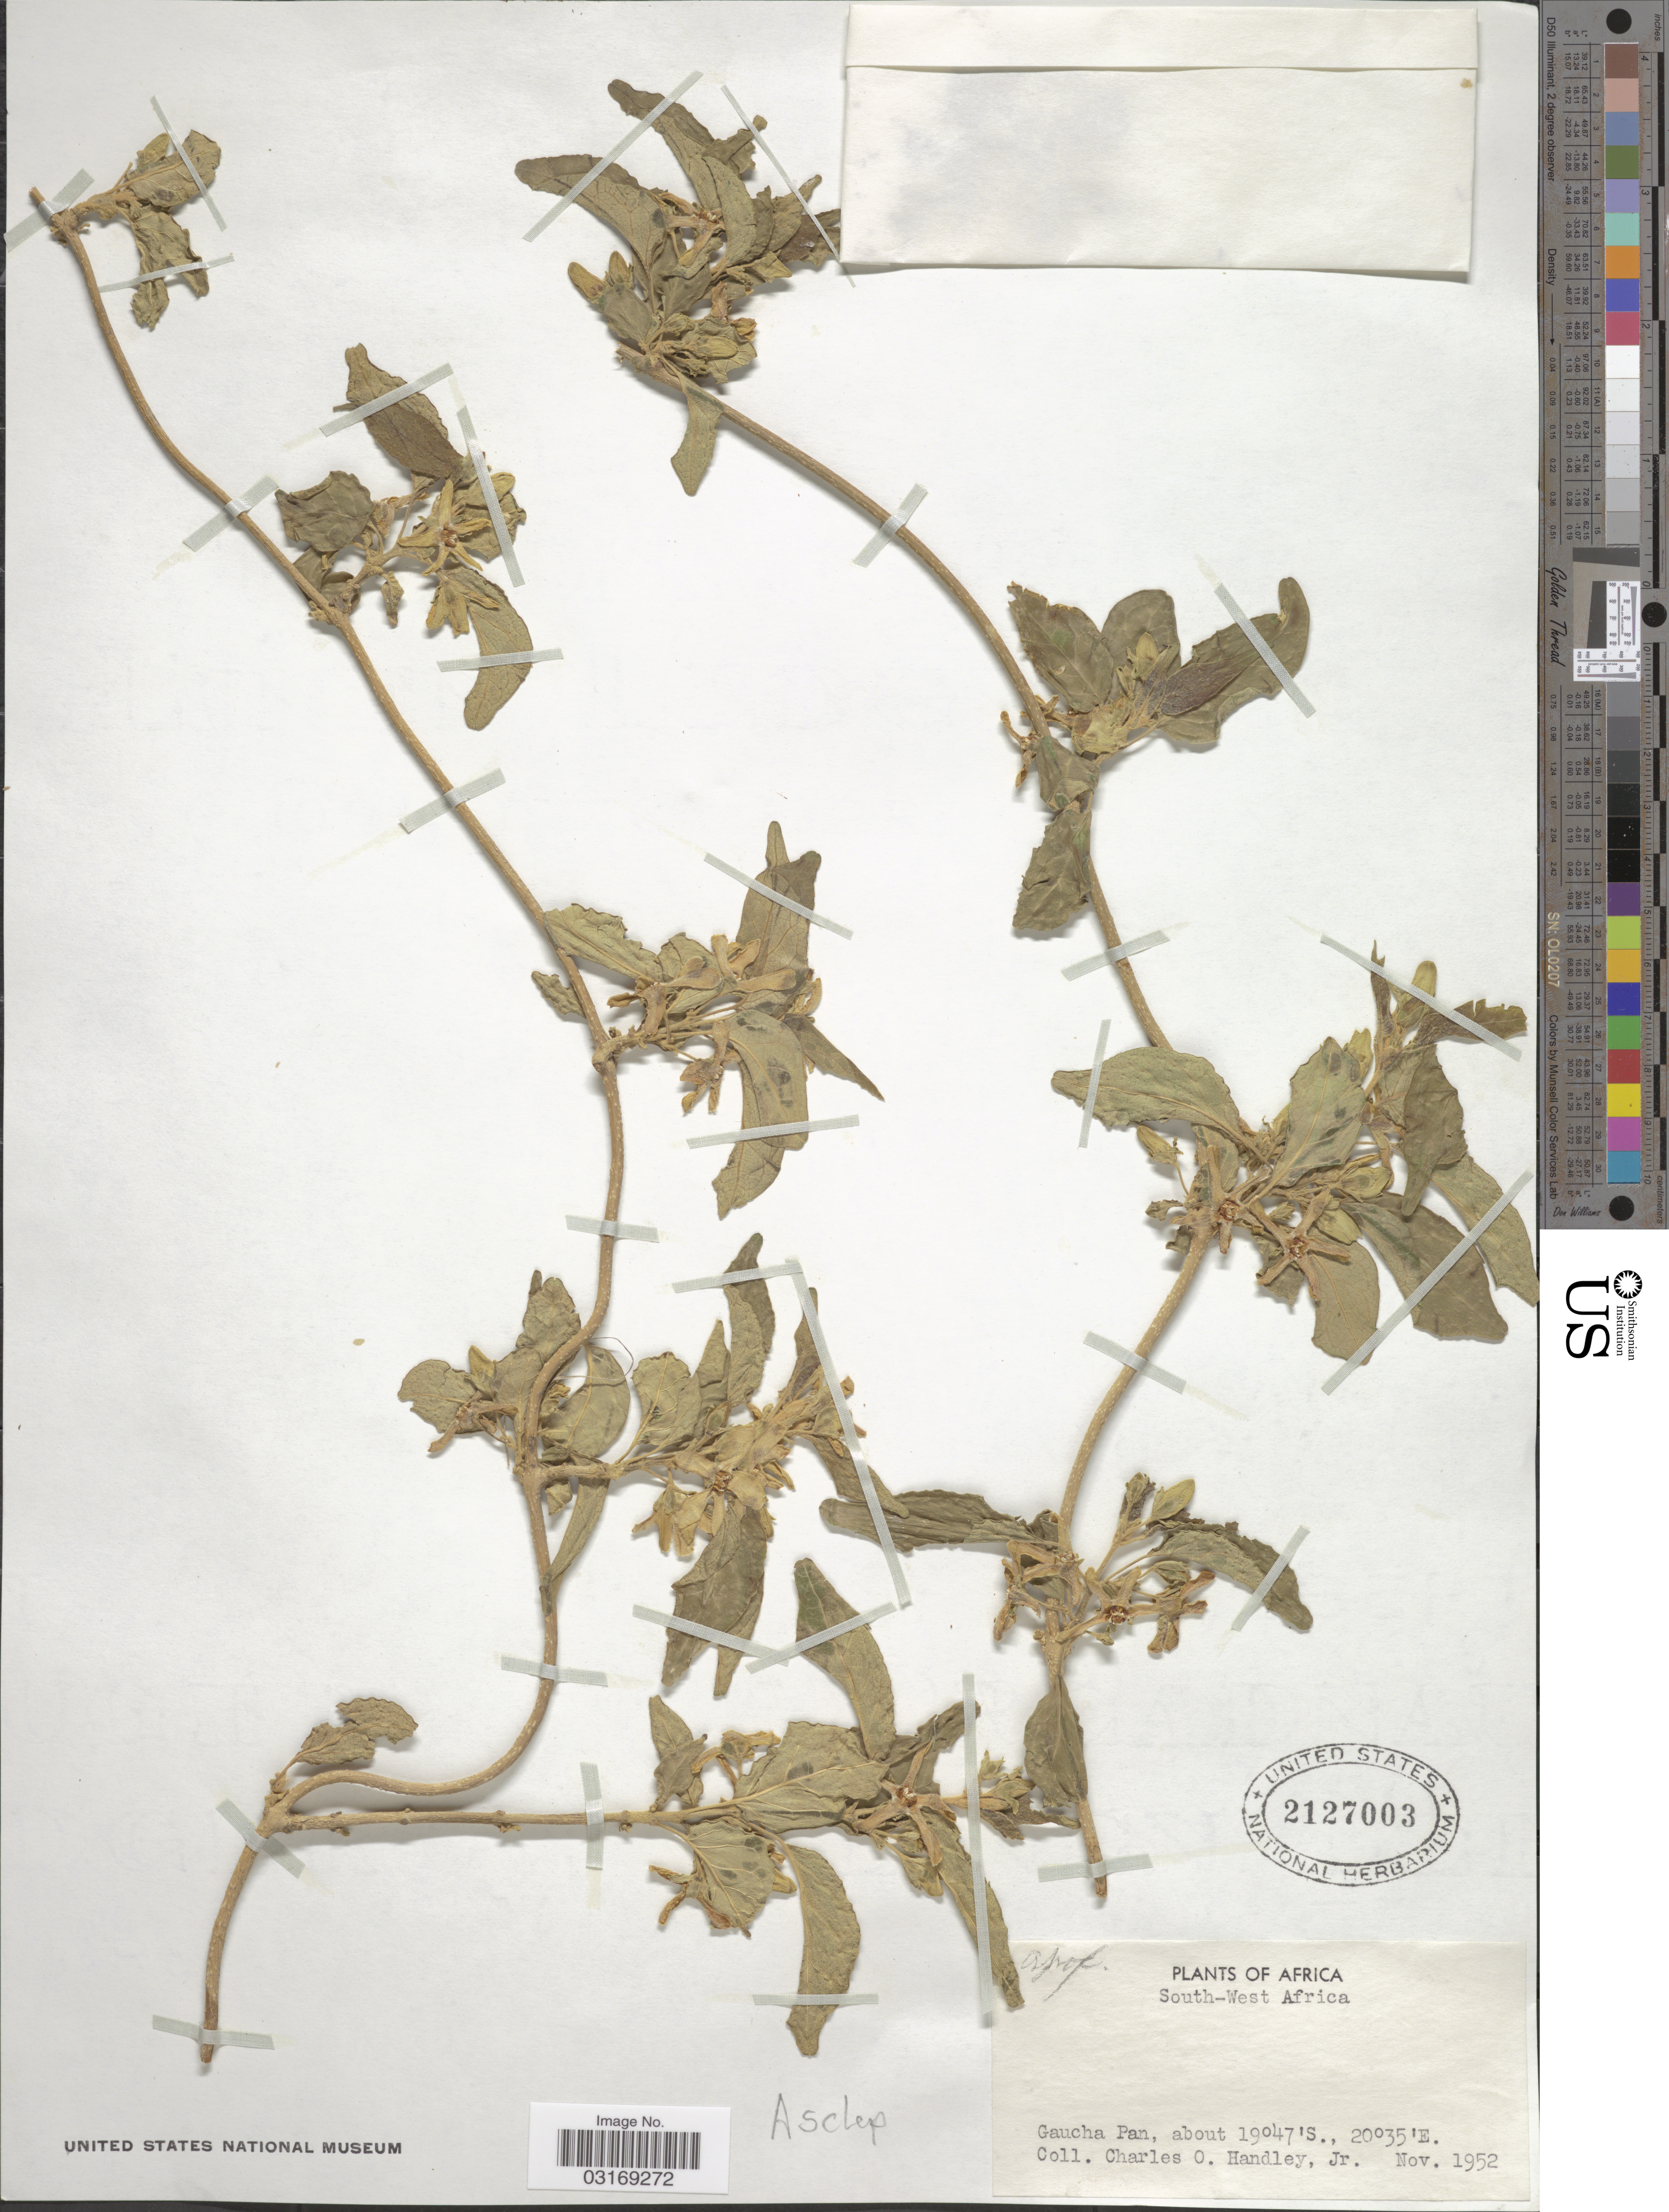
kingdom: Plantae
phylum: Tracheophyta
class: Magnoliopsida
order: Gentianales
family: Apocynaceae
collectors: C. Handley Jr.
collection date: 1952-11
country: Namibia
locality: South-West Africa. Gaucha Pan.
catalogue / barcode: US 2127003